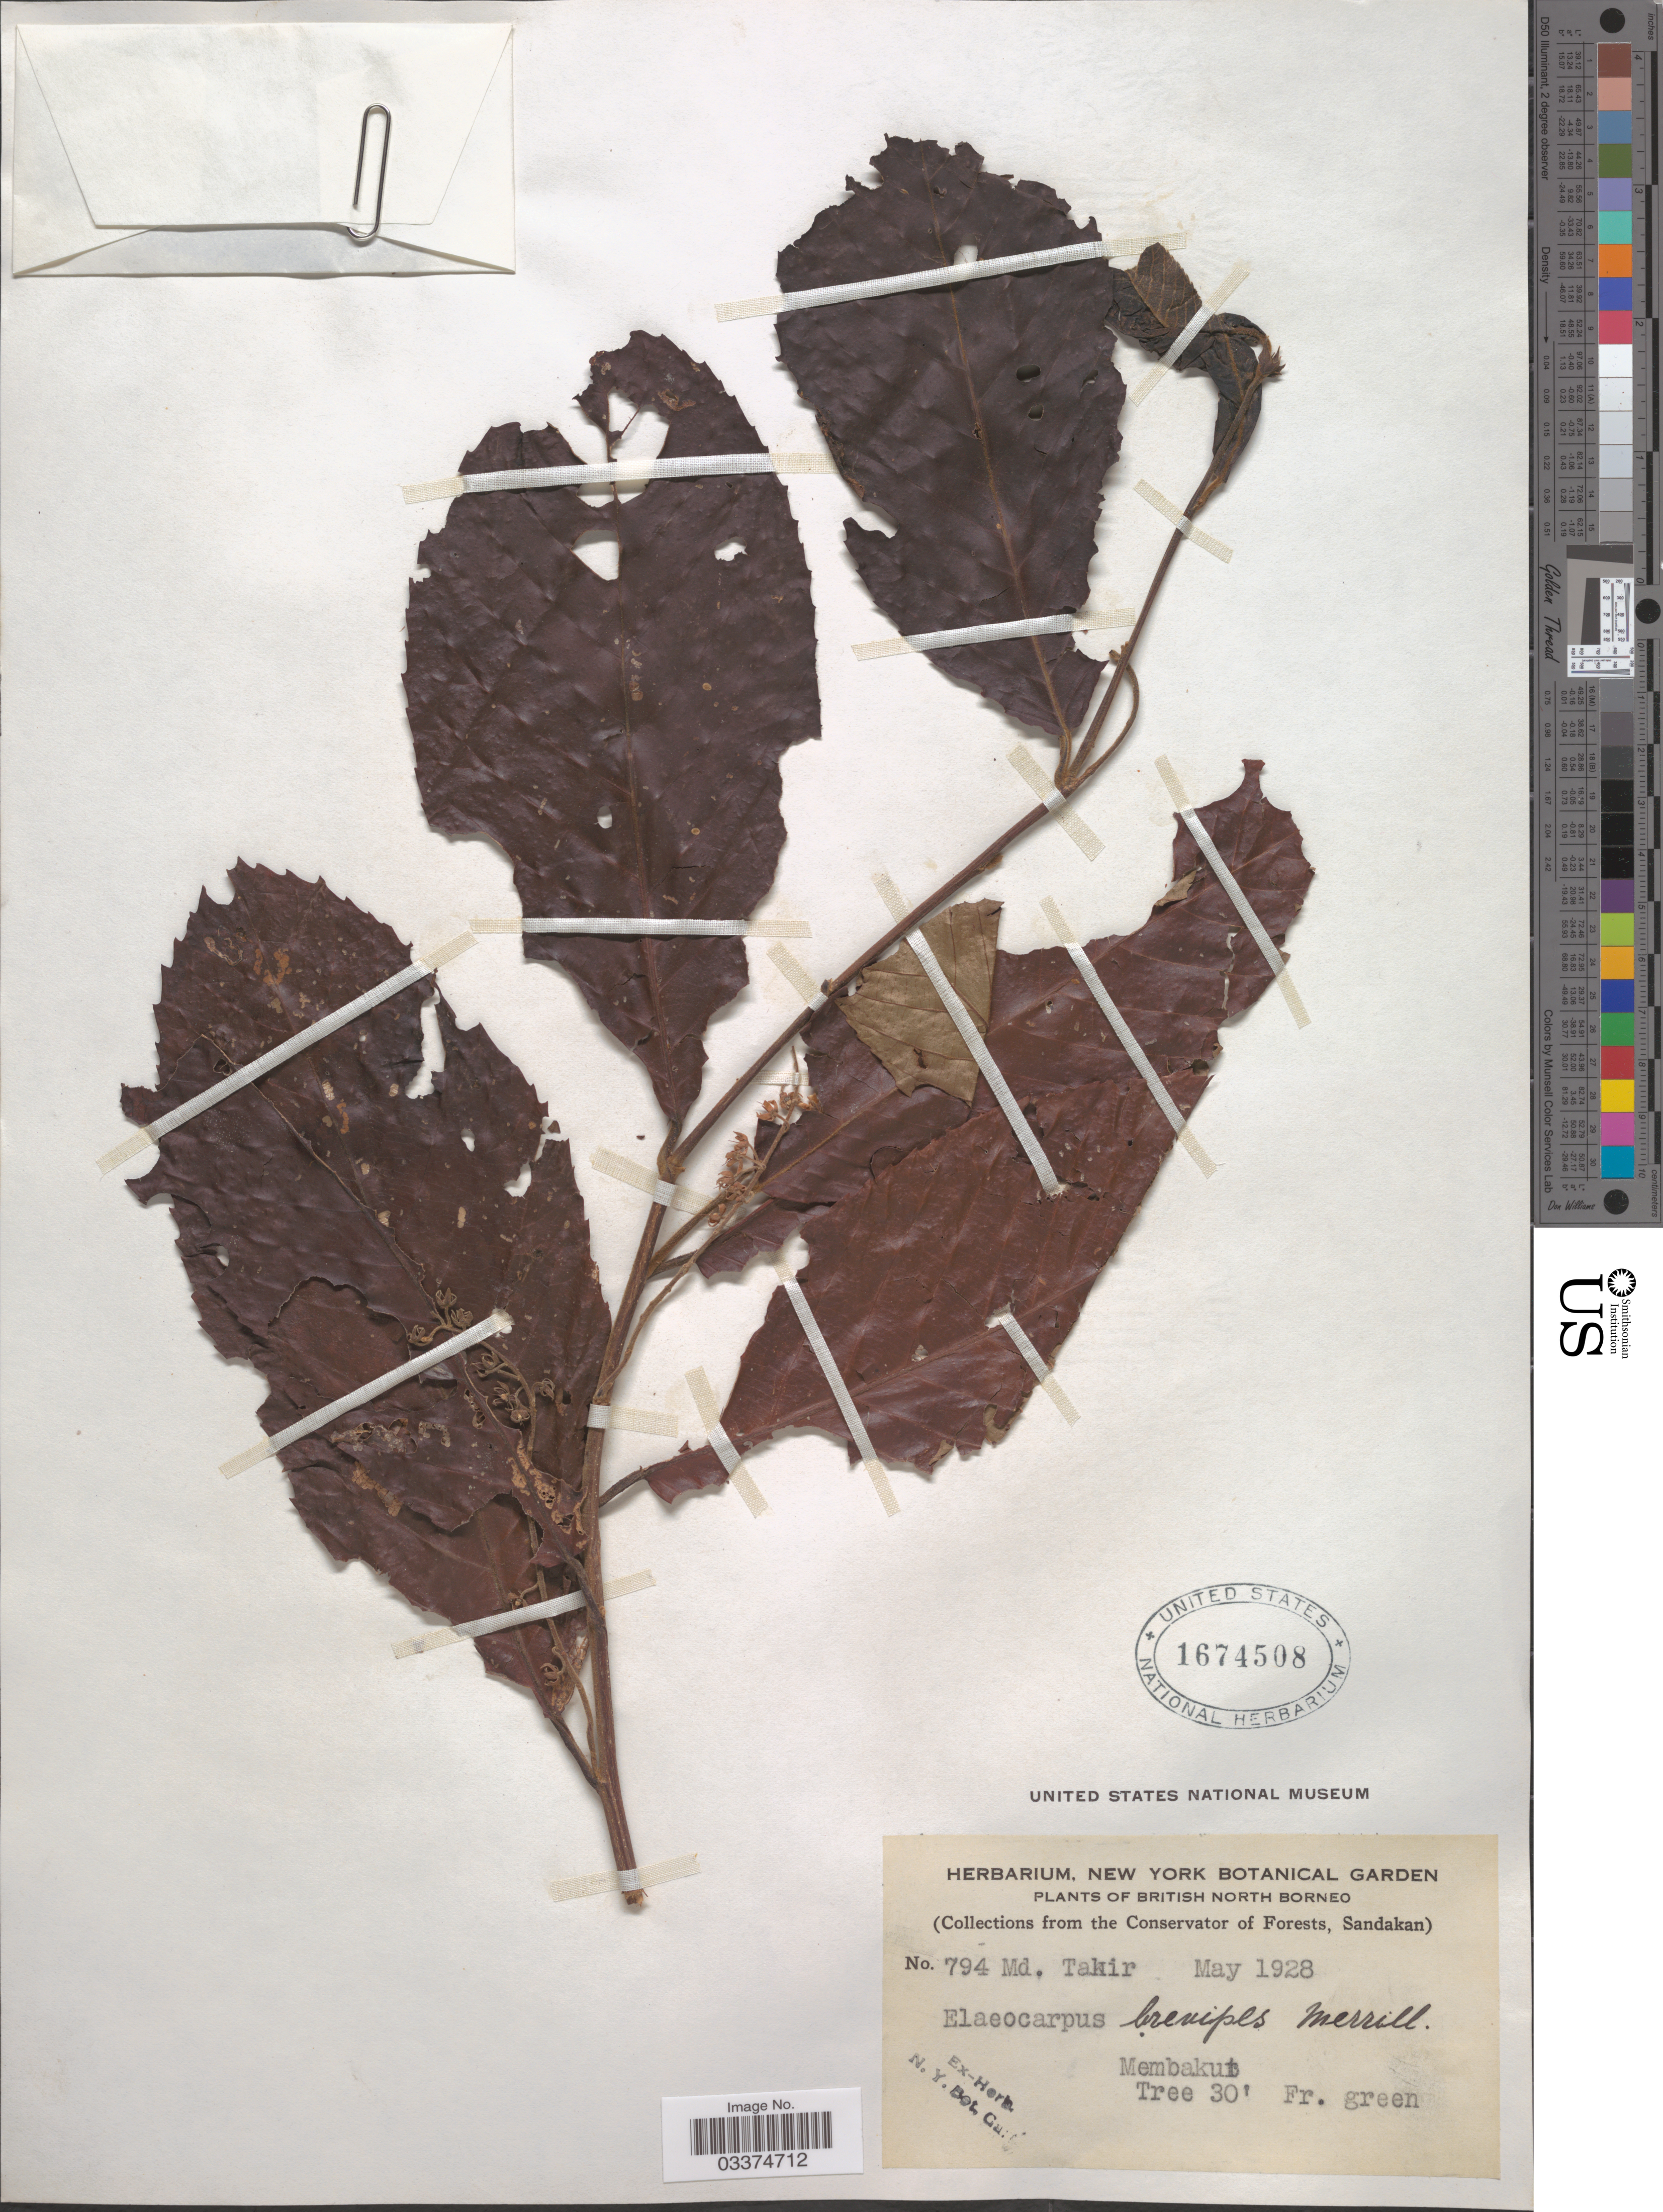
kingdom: Plantae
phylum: Tracheophyta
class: Magnoliopsida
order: Oxalidales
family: Elaeocarpaceae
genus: Elaeocarpus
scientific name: Elaeocarpus stipularis var. brevipes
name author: Blume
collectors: M. Tahir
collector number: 794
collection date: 1928-05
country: Malaysia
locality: British North Borneo. Membakui.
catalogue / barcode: US 1674508